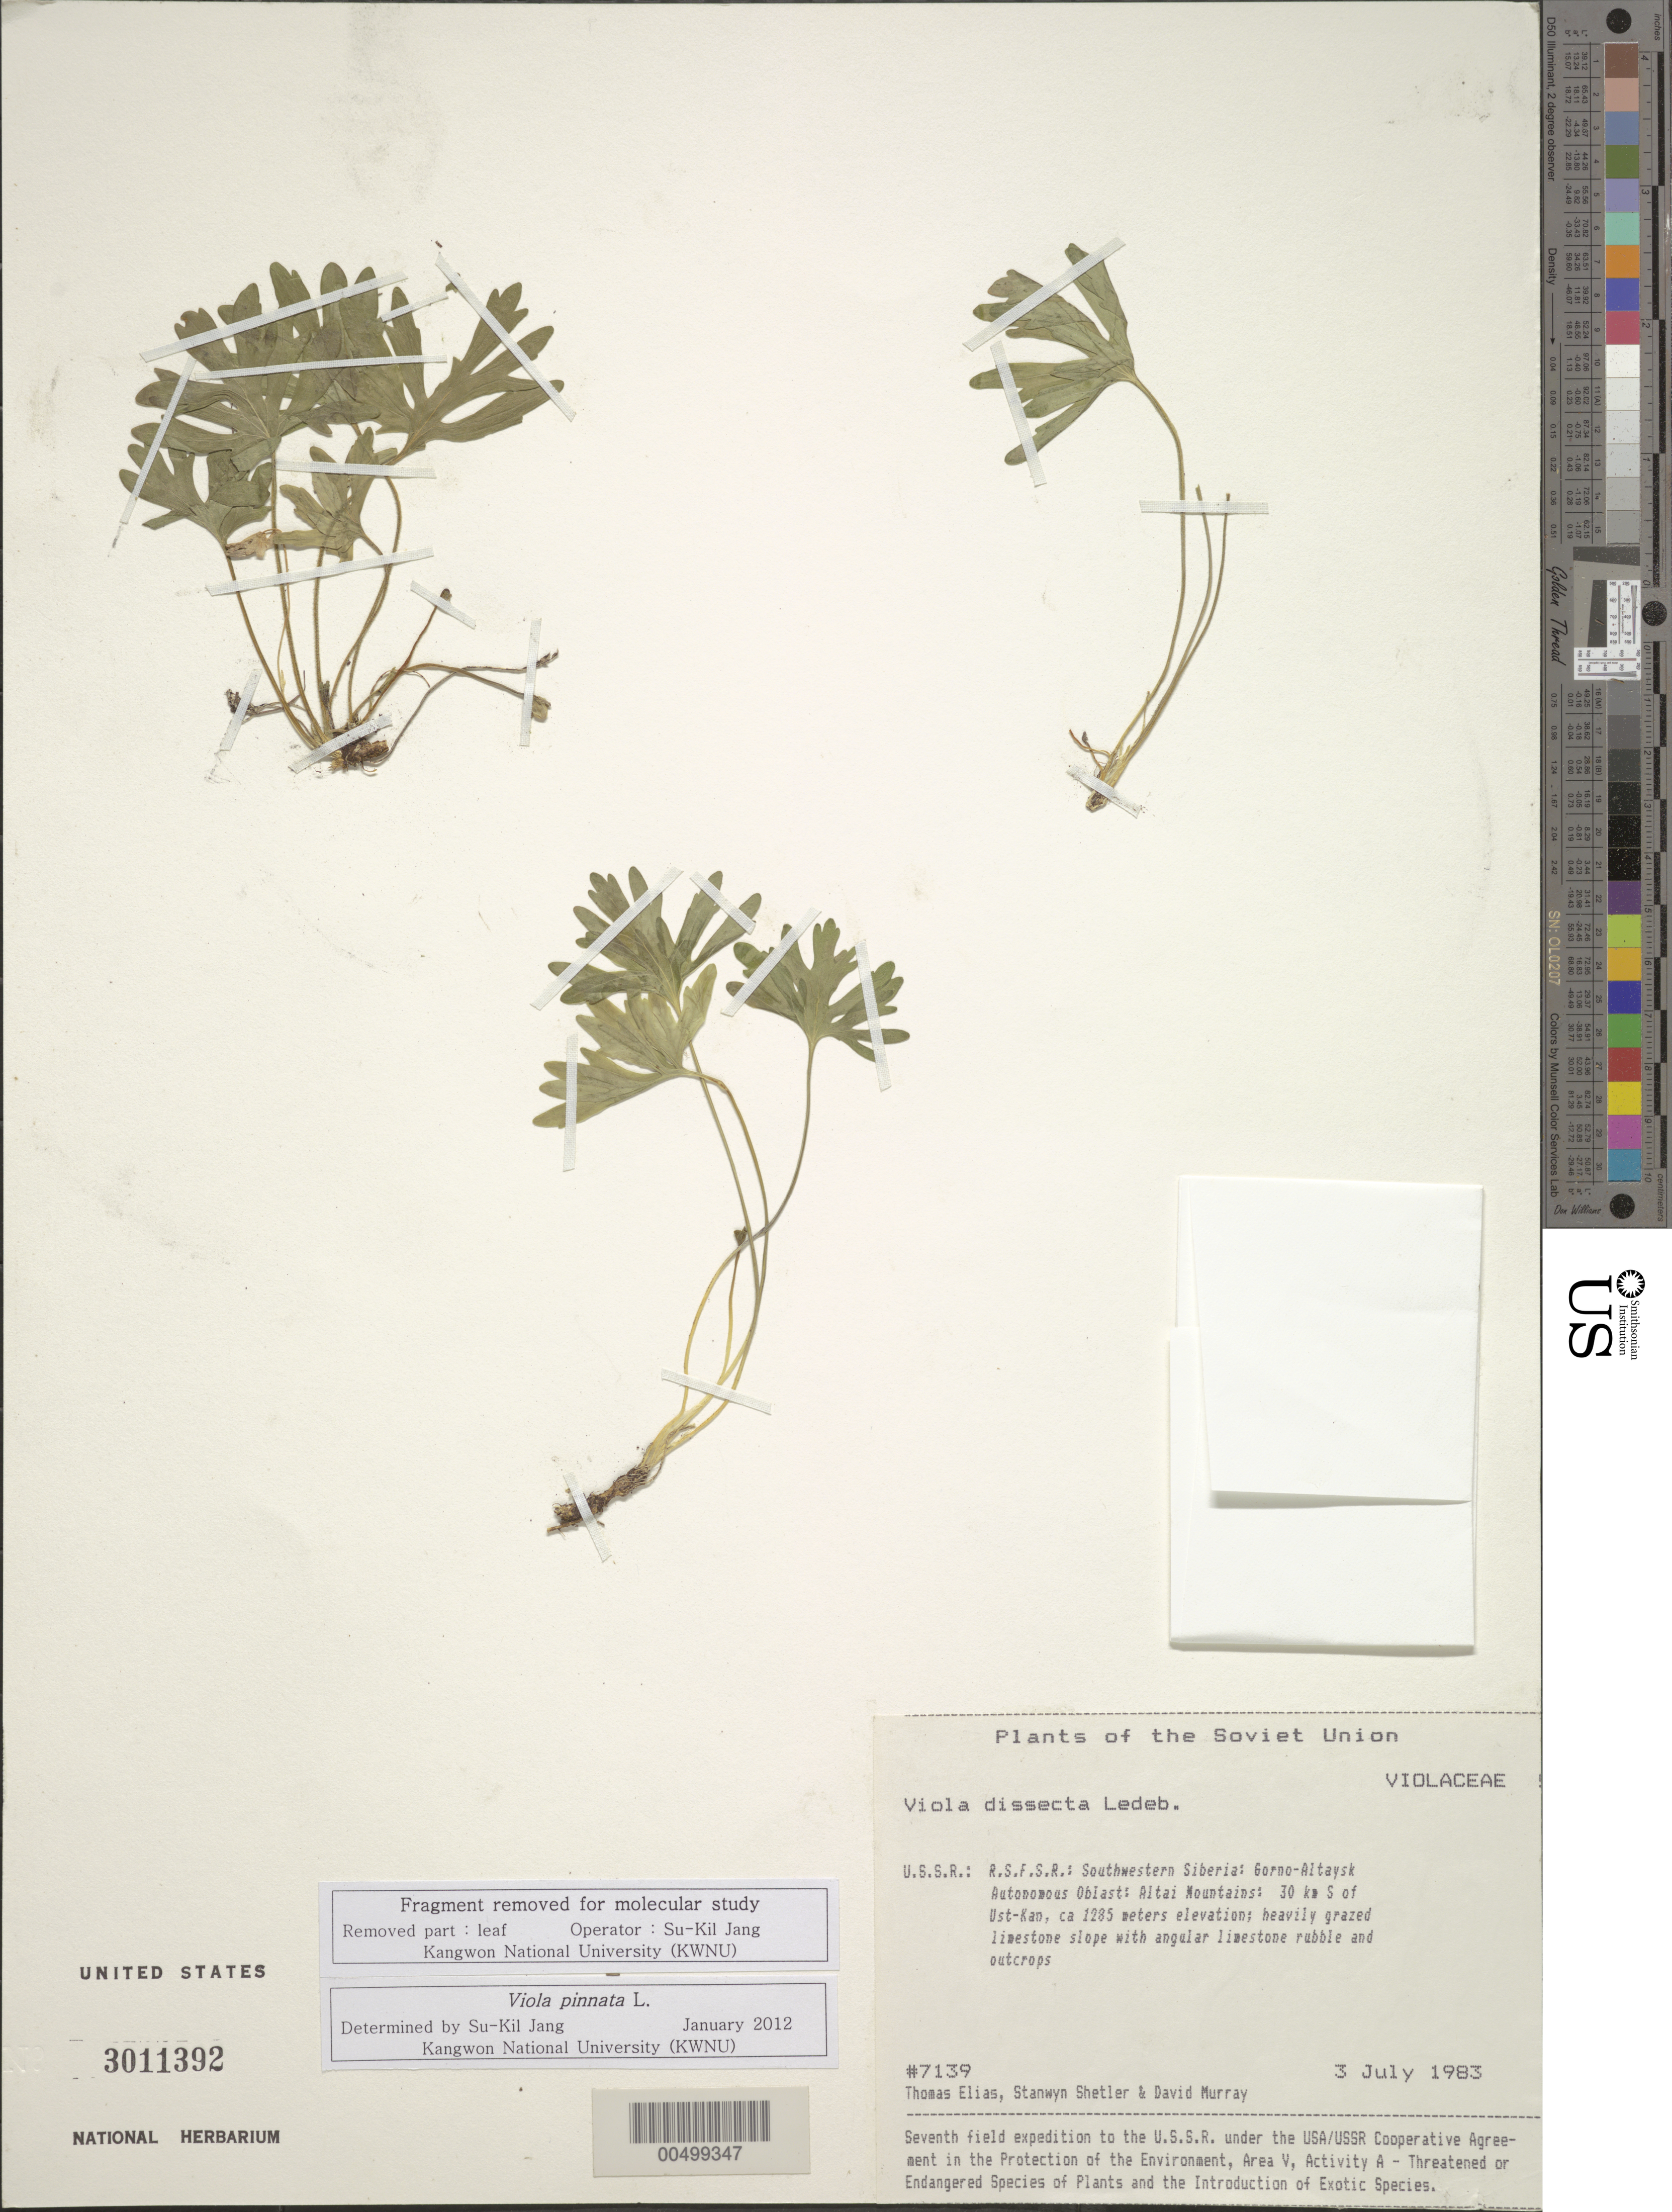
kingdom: Plantae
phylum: Tracheophyta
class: Magnoliopsida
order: Malpighiales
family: Violaceae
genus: Viola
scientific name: Viola dissecta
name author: Ledeb.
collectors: T. Elias, S. Shetler & D. F. Murray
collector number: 7139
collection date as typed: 03 Jul 1983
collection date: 1983-07-03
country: Russian Federation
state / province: Altai Republic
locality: Altai Mountains, 30 km S of Ust-Kan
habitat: heavily grazed limestone slope with angular limestone rubble and outcrops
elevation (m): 1285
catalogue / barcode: US 3011392